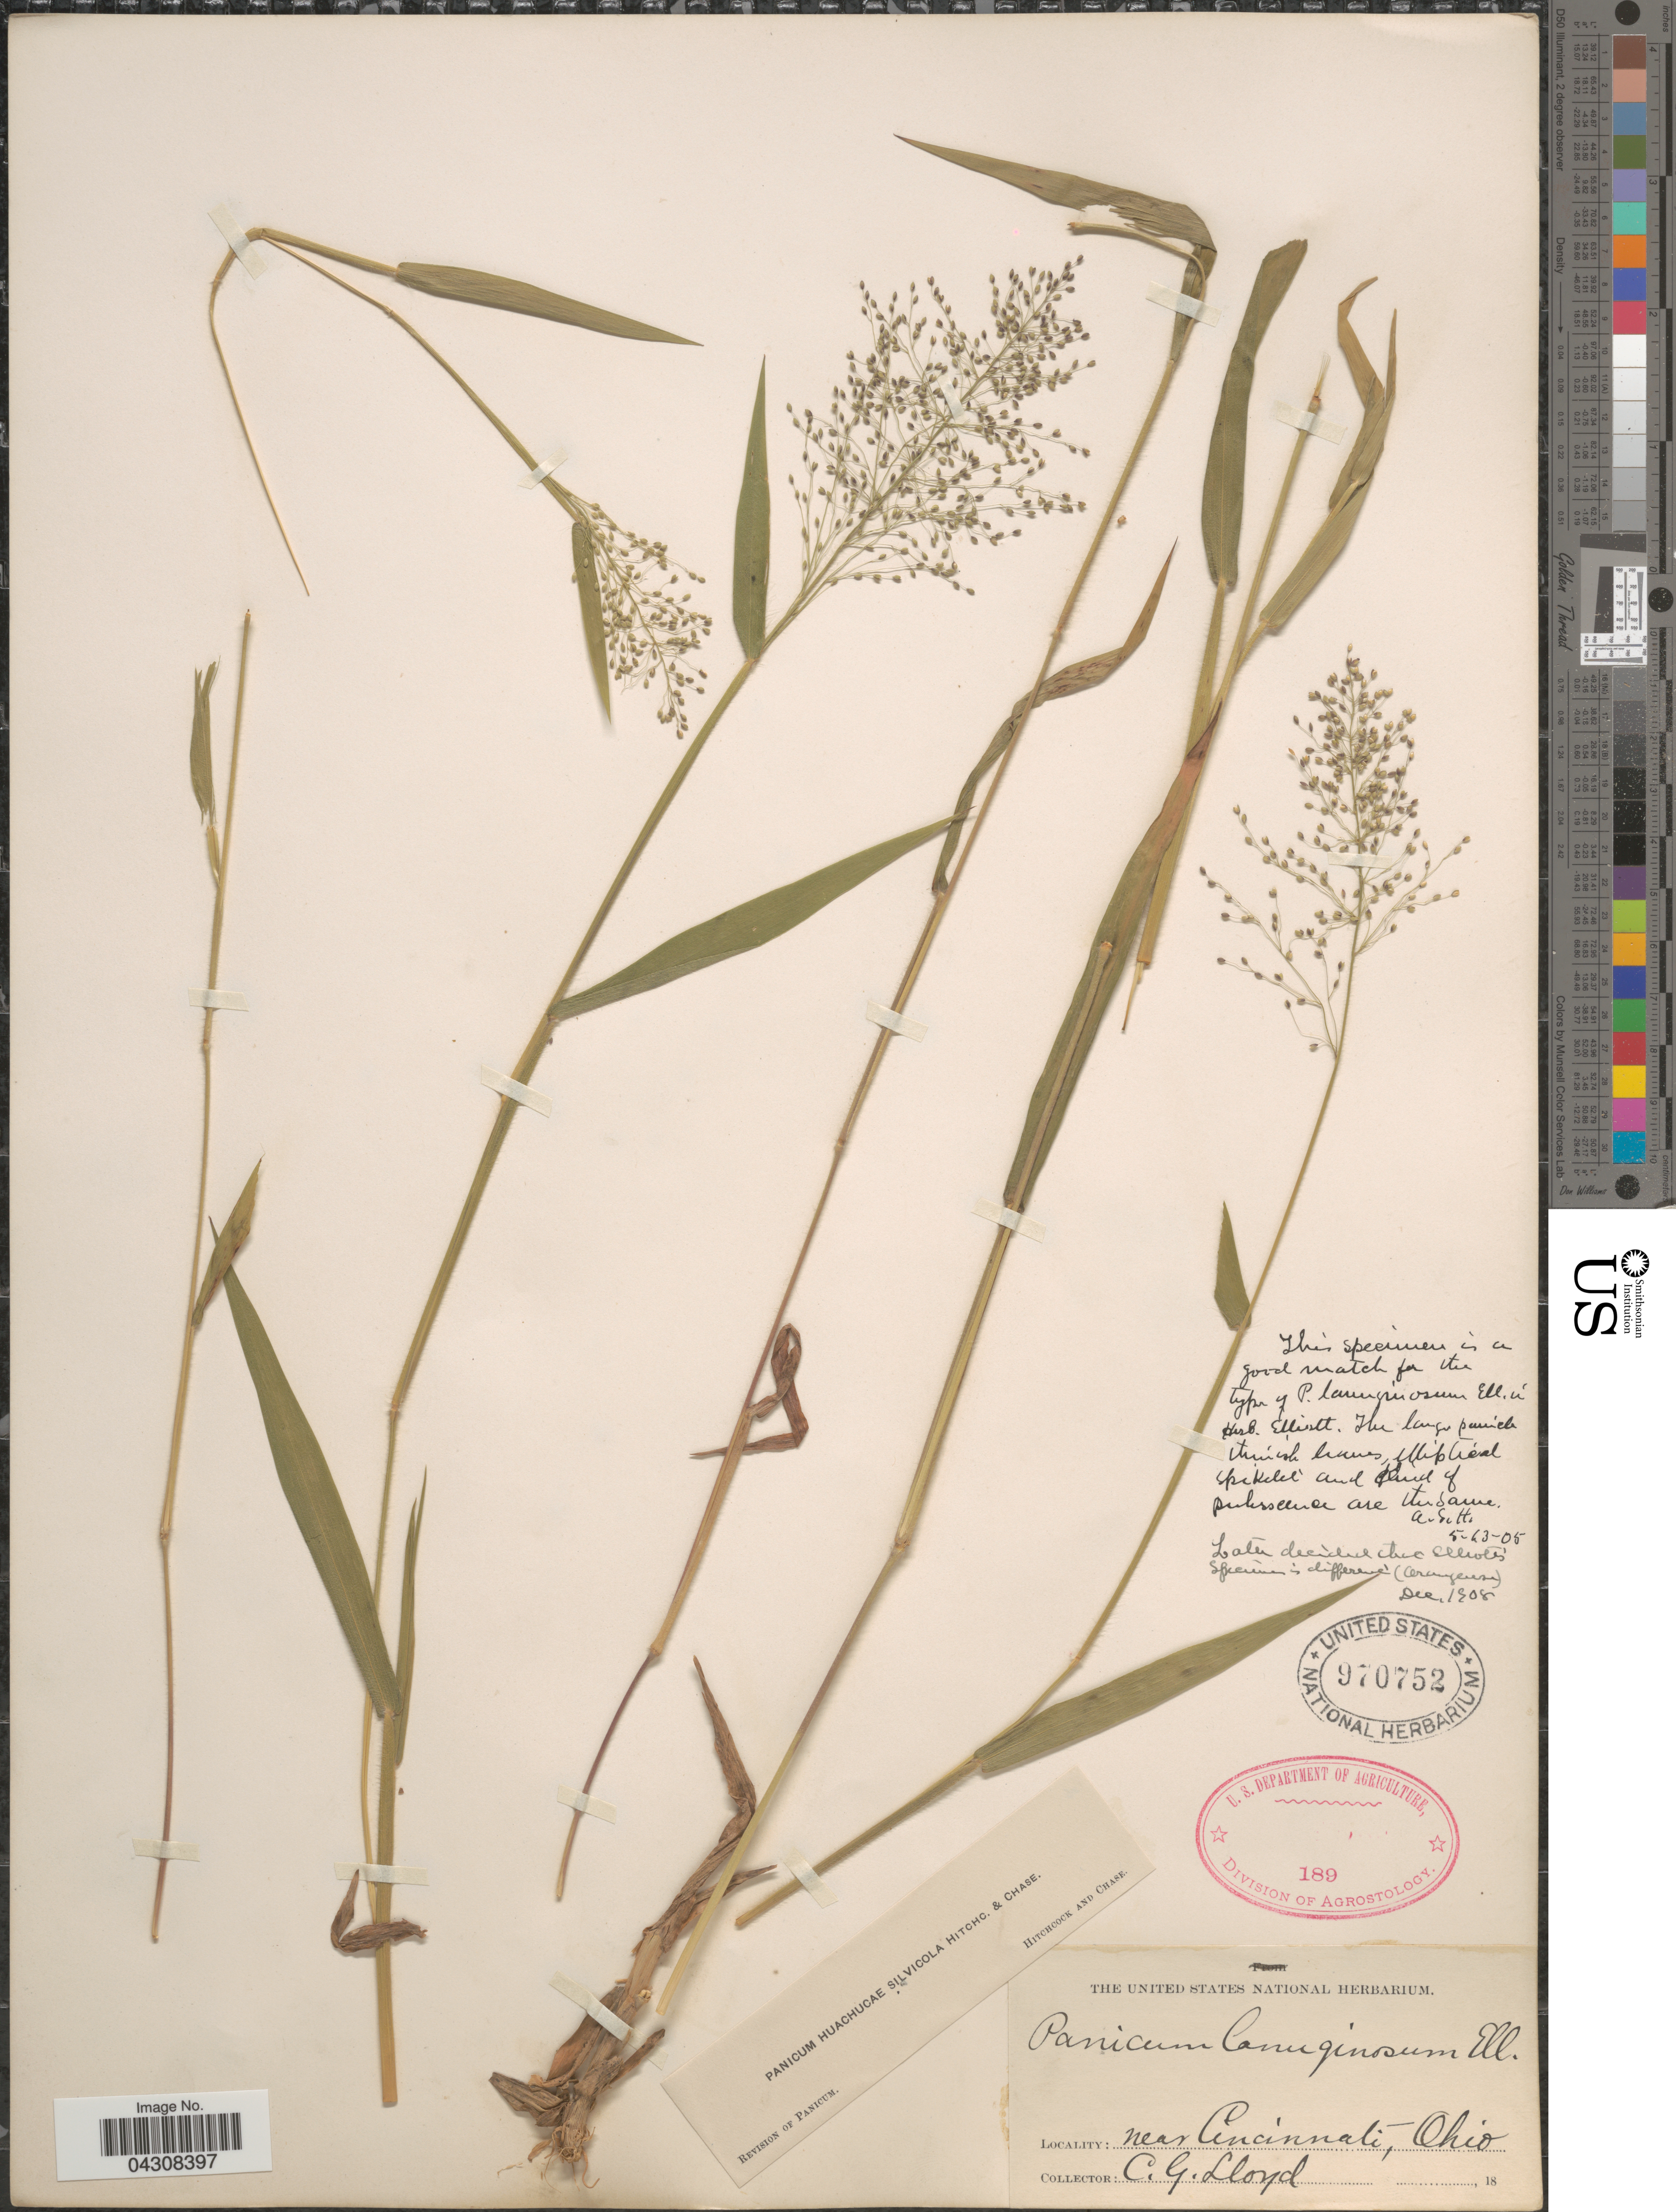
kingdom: Plantae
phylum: Tracheophyta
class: Liliopsida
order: Poales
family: Poaceae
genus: Dichanthelium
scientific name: Dichanthelium acuminatum var. acuminatum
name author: (Sw.) Gould & C.A. Clark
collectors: C. G. Lloyd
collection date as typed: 18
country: United States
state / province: Ohio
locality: Near Cincinnati.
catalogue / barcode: US 970752